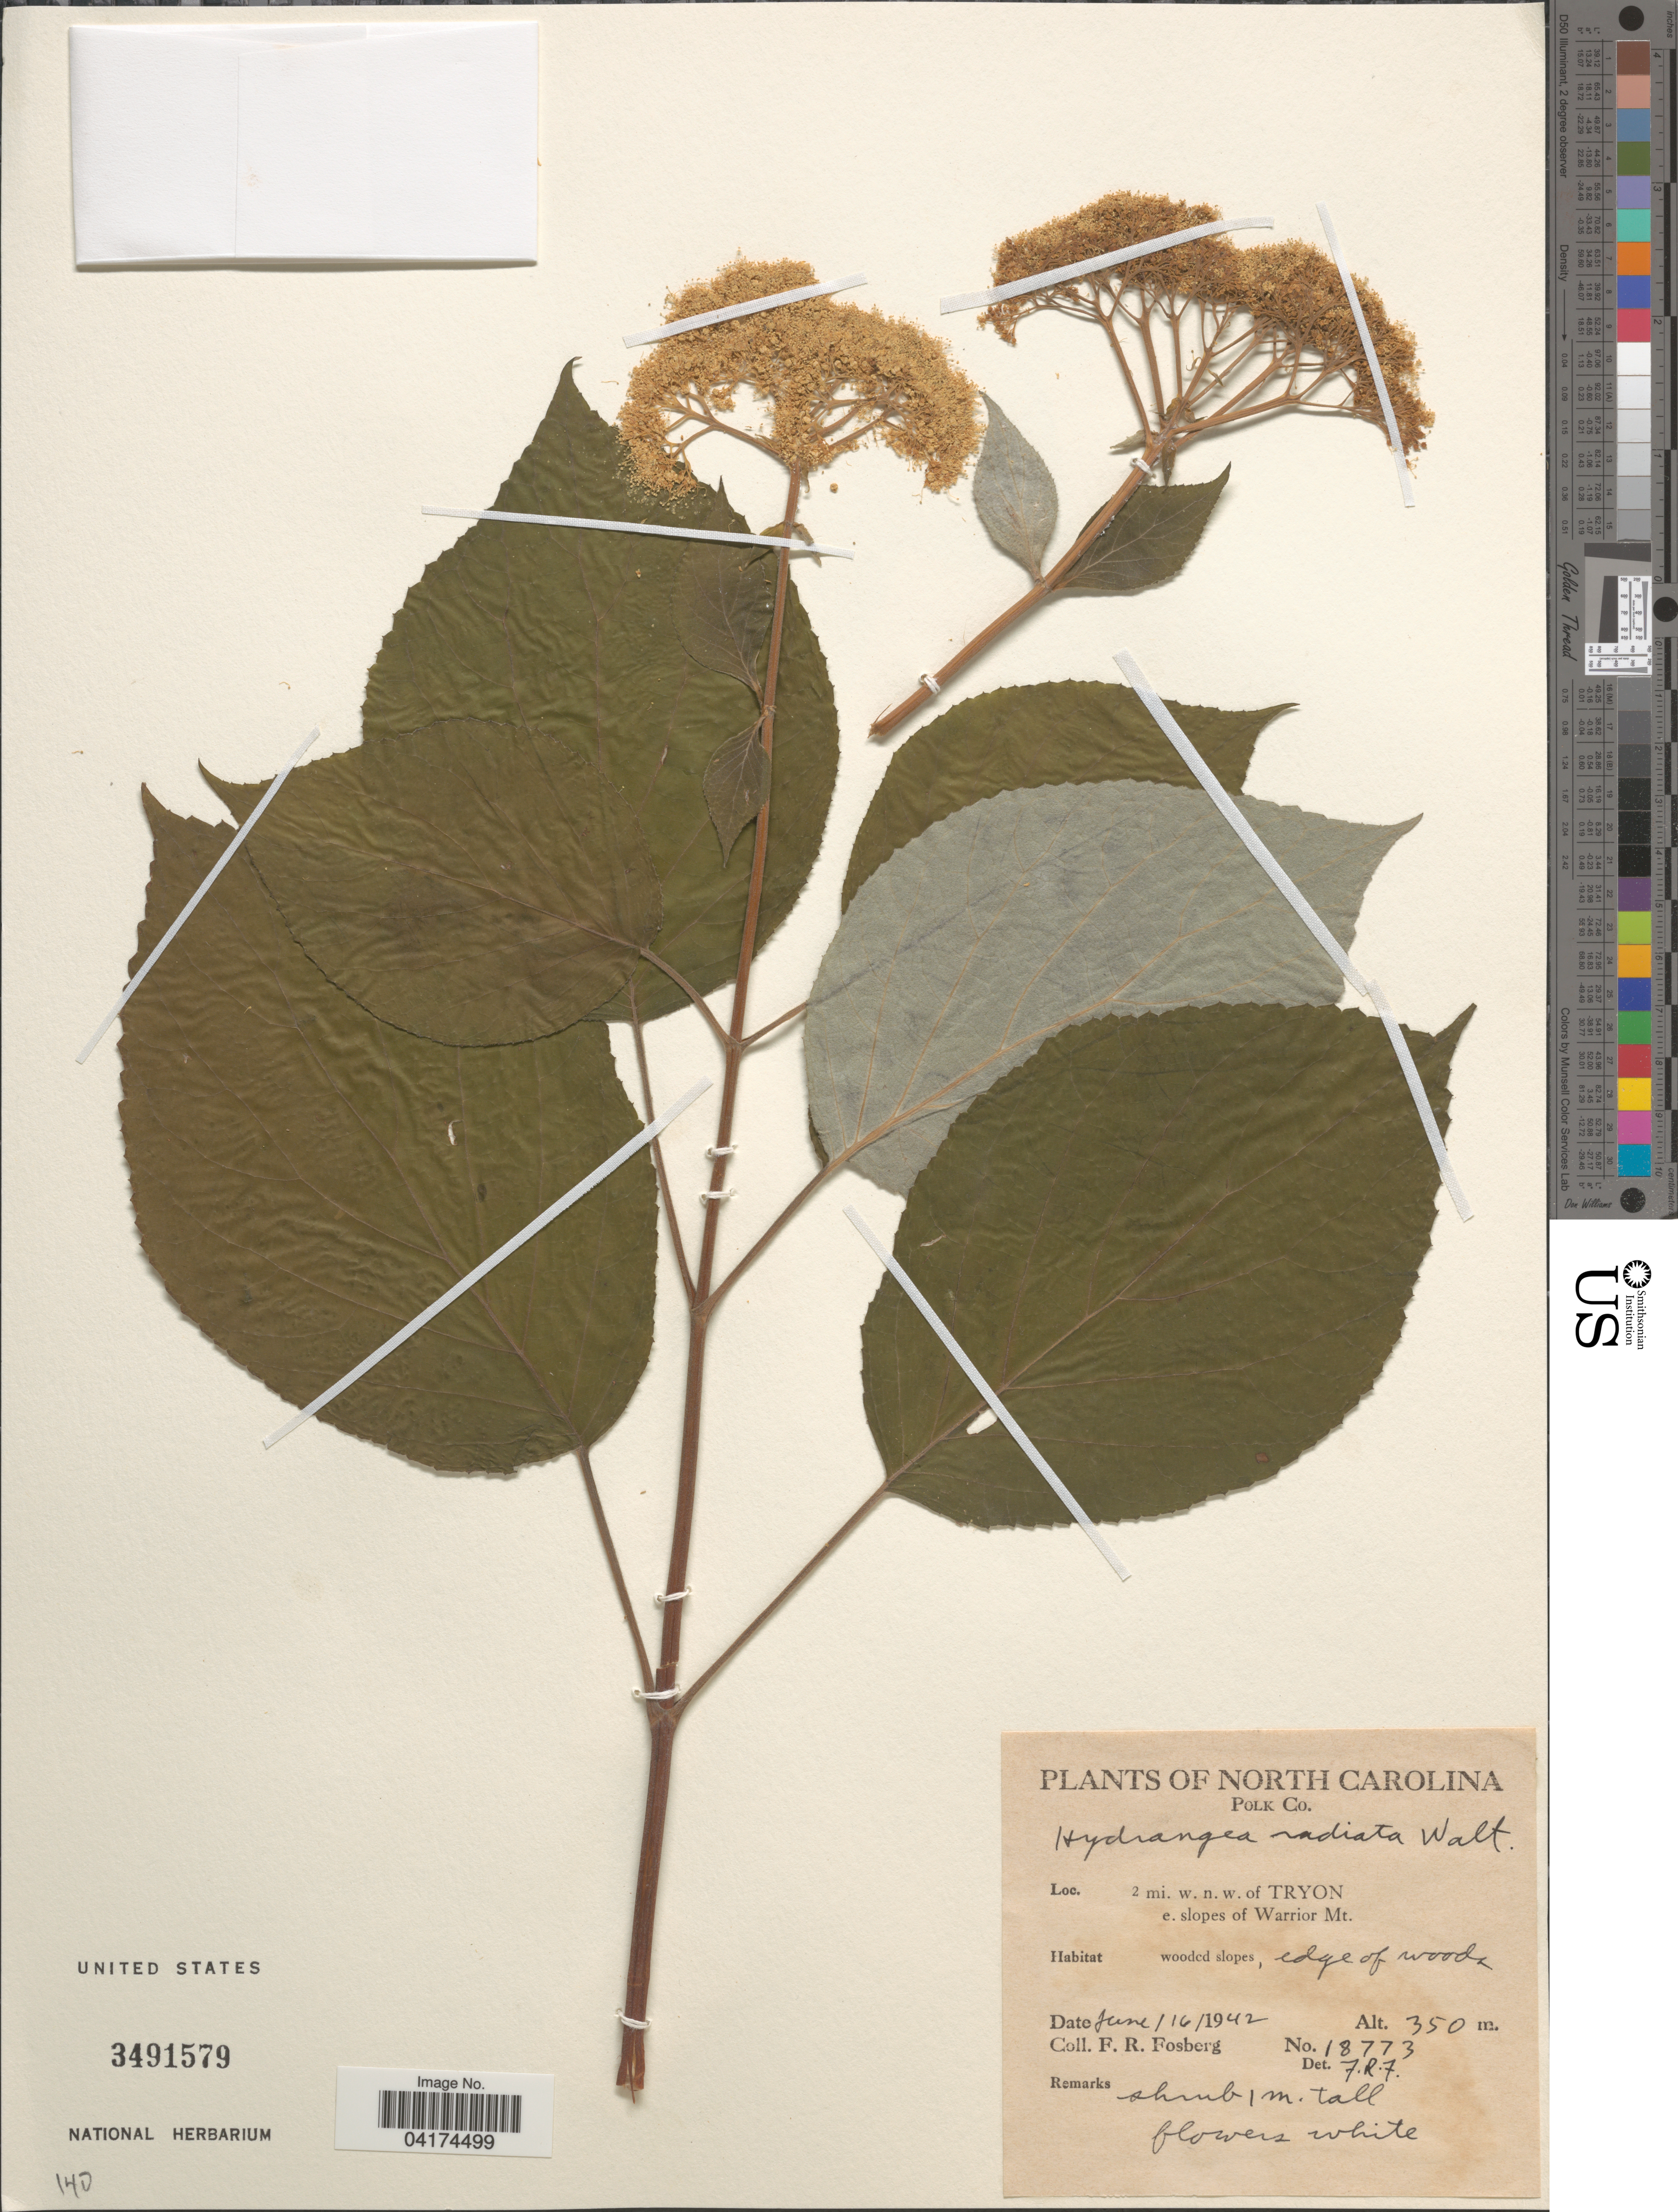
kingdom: Plantae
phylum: Tracheophyta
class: Magnoliopsida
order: Cornales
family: Hydrangeaceae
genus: Hydrangea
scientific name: Hydrangea radiata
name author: Walter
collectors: F. R. Fosberg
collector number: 18773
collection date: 1942-06-16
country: United States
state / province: North Carolina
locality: Polk Co. 2 mi. w. n. w. of Tryon. E. slopes of Warrior Mt.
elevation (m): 350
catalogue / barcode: US 3491579